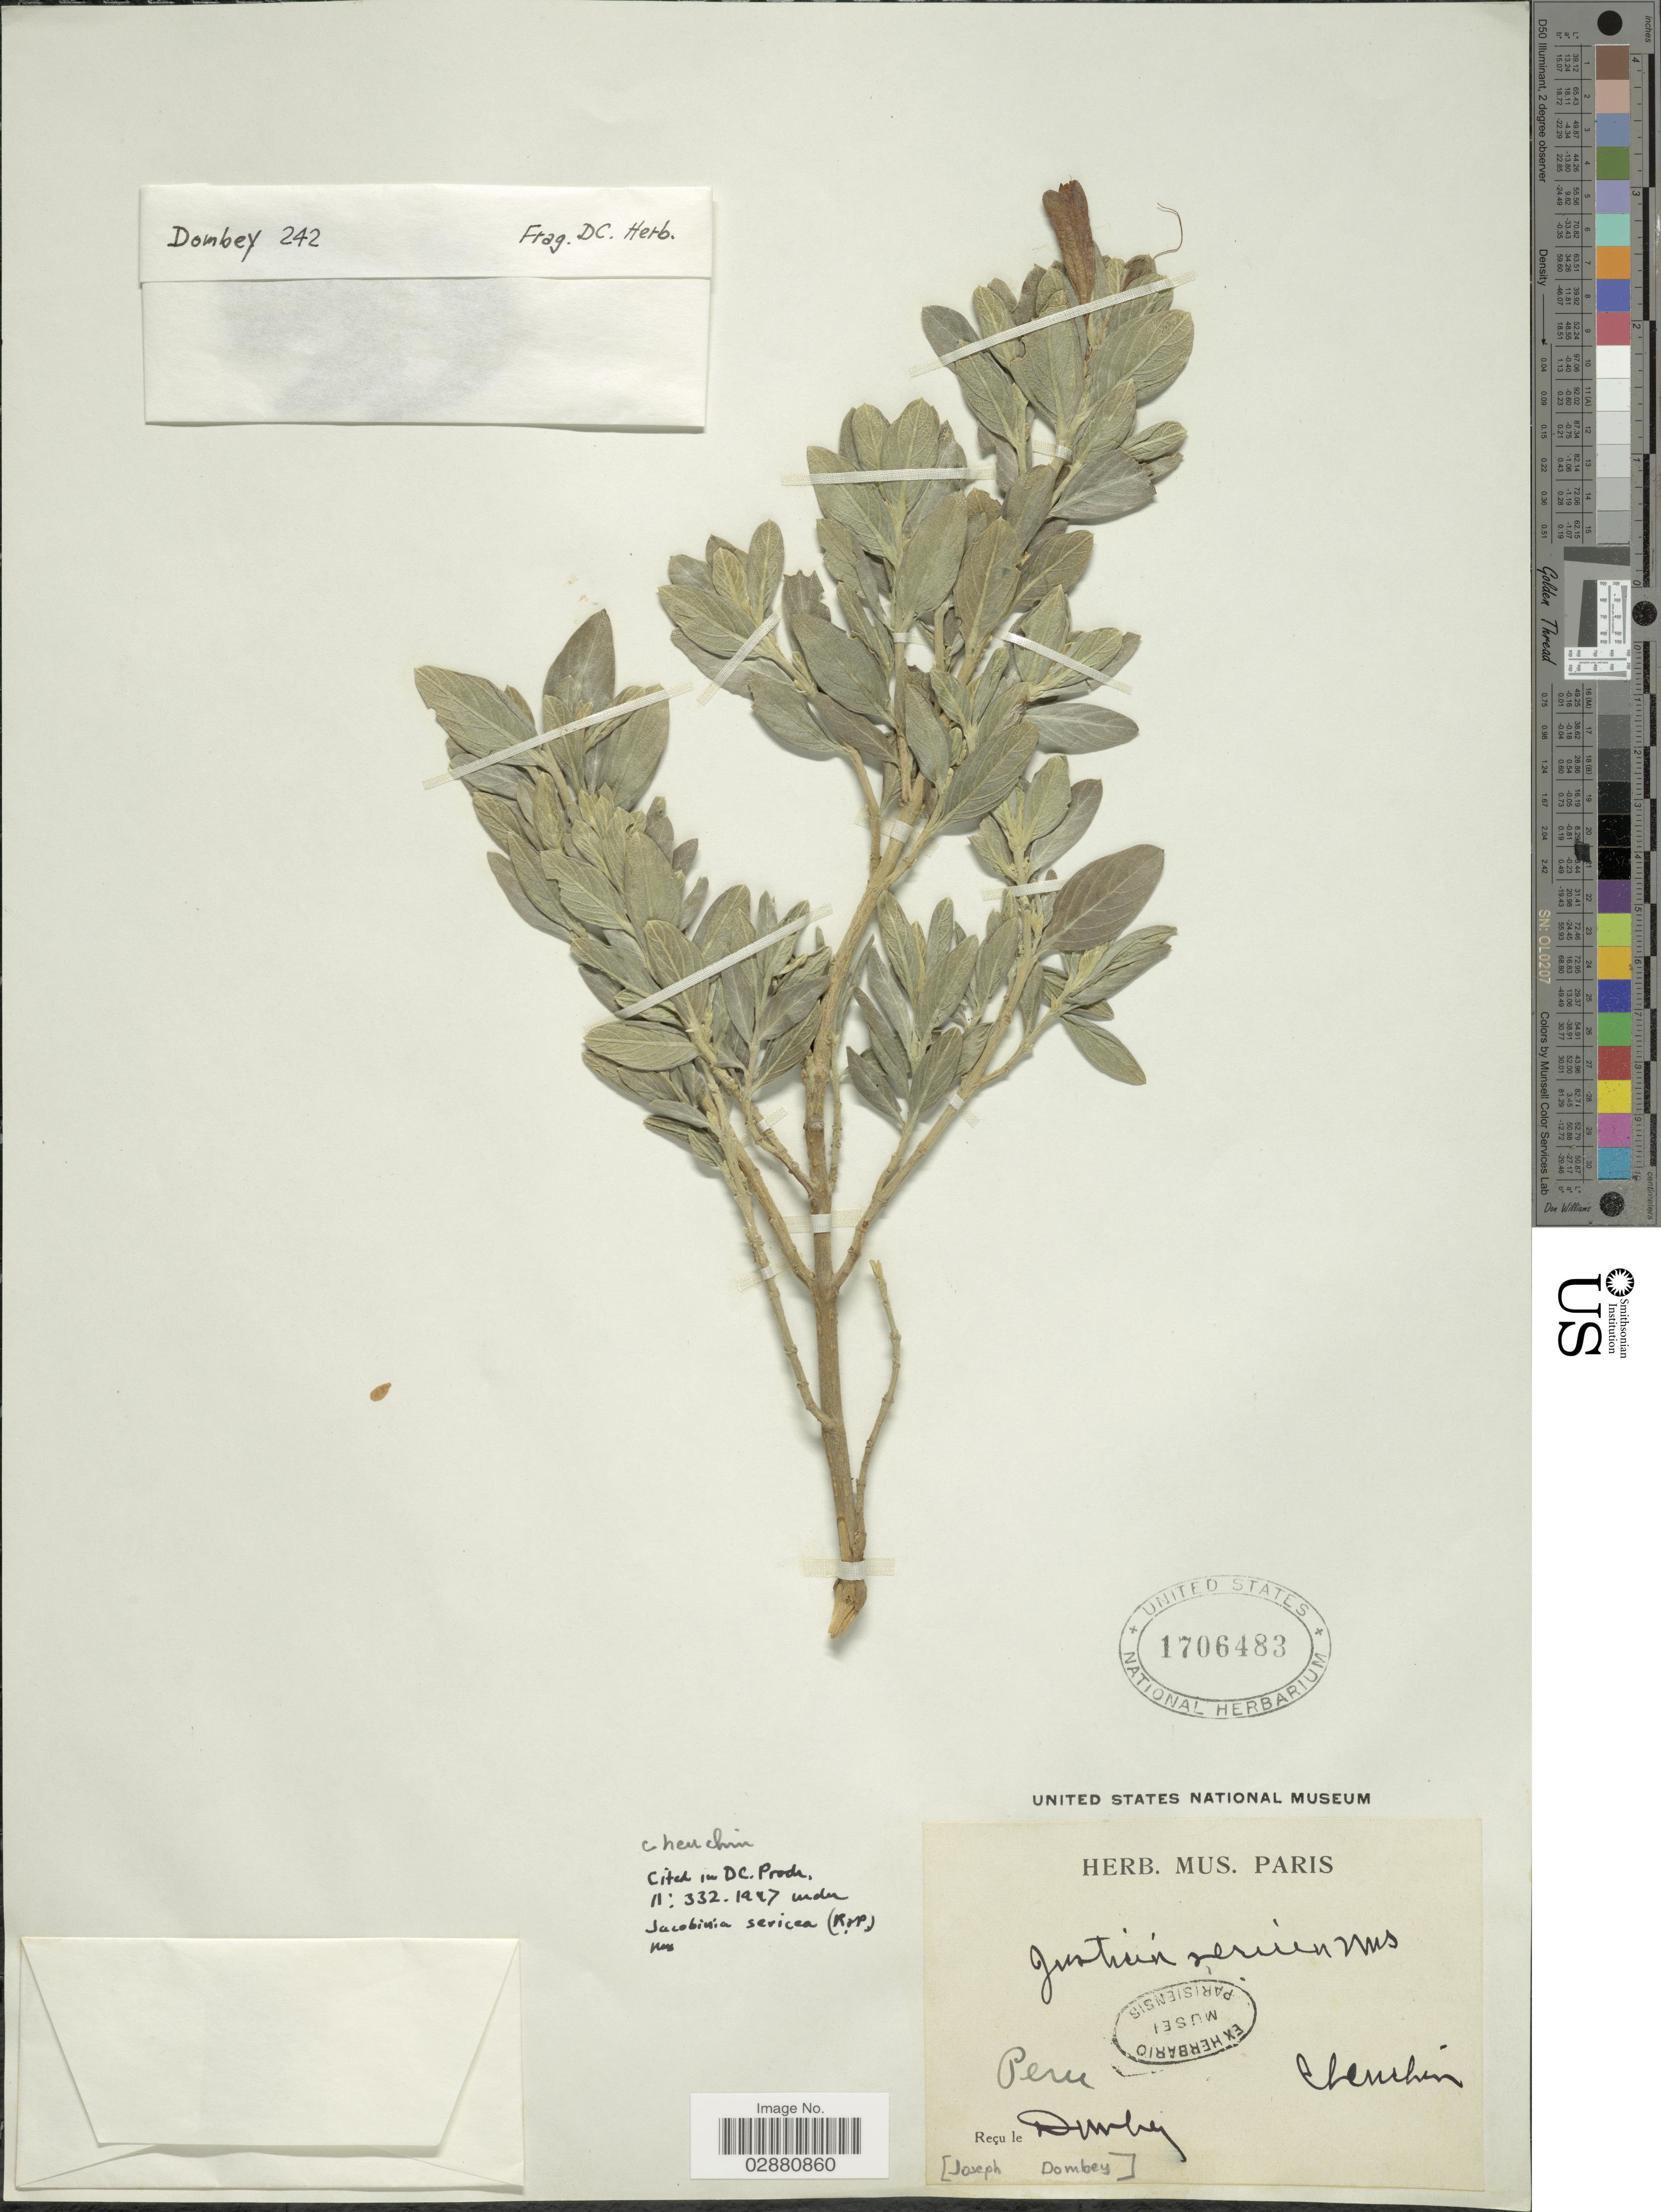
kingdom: Plantae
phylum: Tracheophyta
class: Magnoliopsida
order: Lamiales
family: Acanthaceae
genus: Justicia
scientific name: Justicia sericea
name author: Ruiz & Pav.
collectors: J. Dombey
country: Peru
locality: Chenchin.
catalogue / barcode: US 1706483